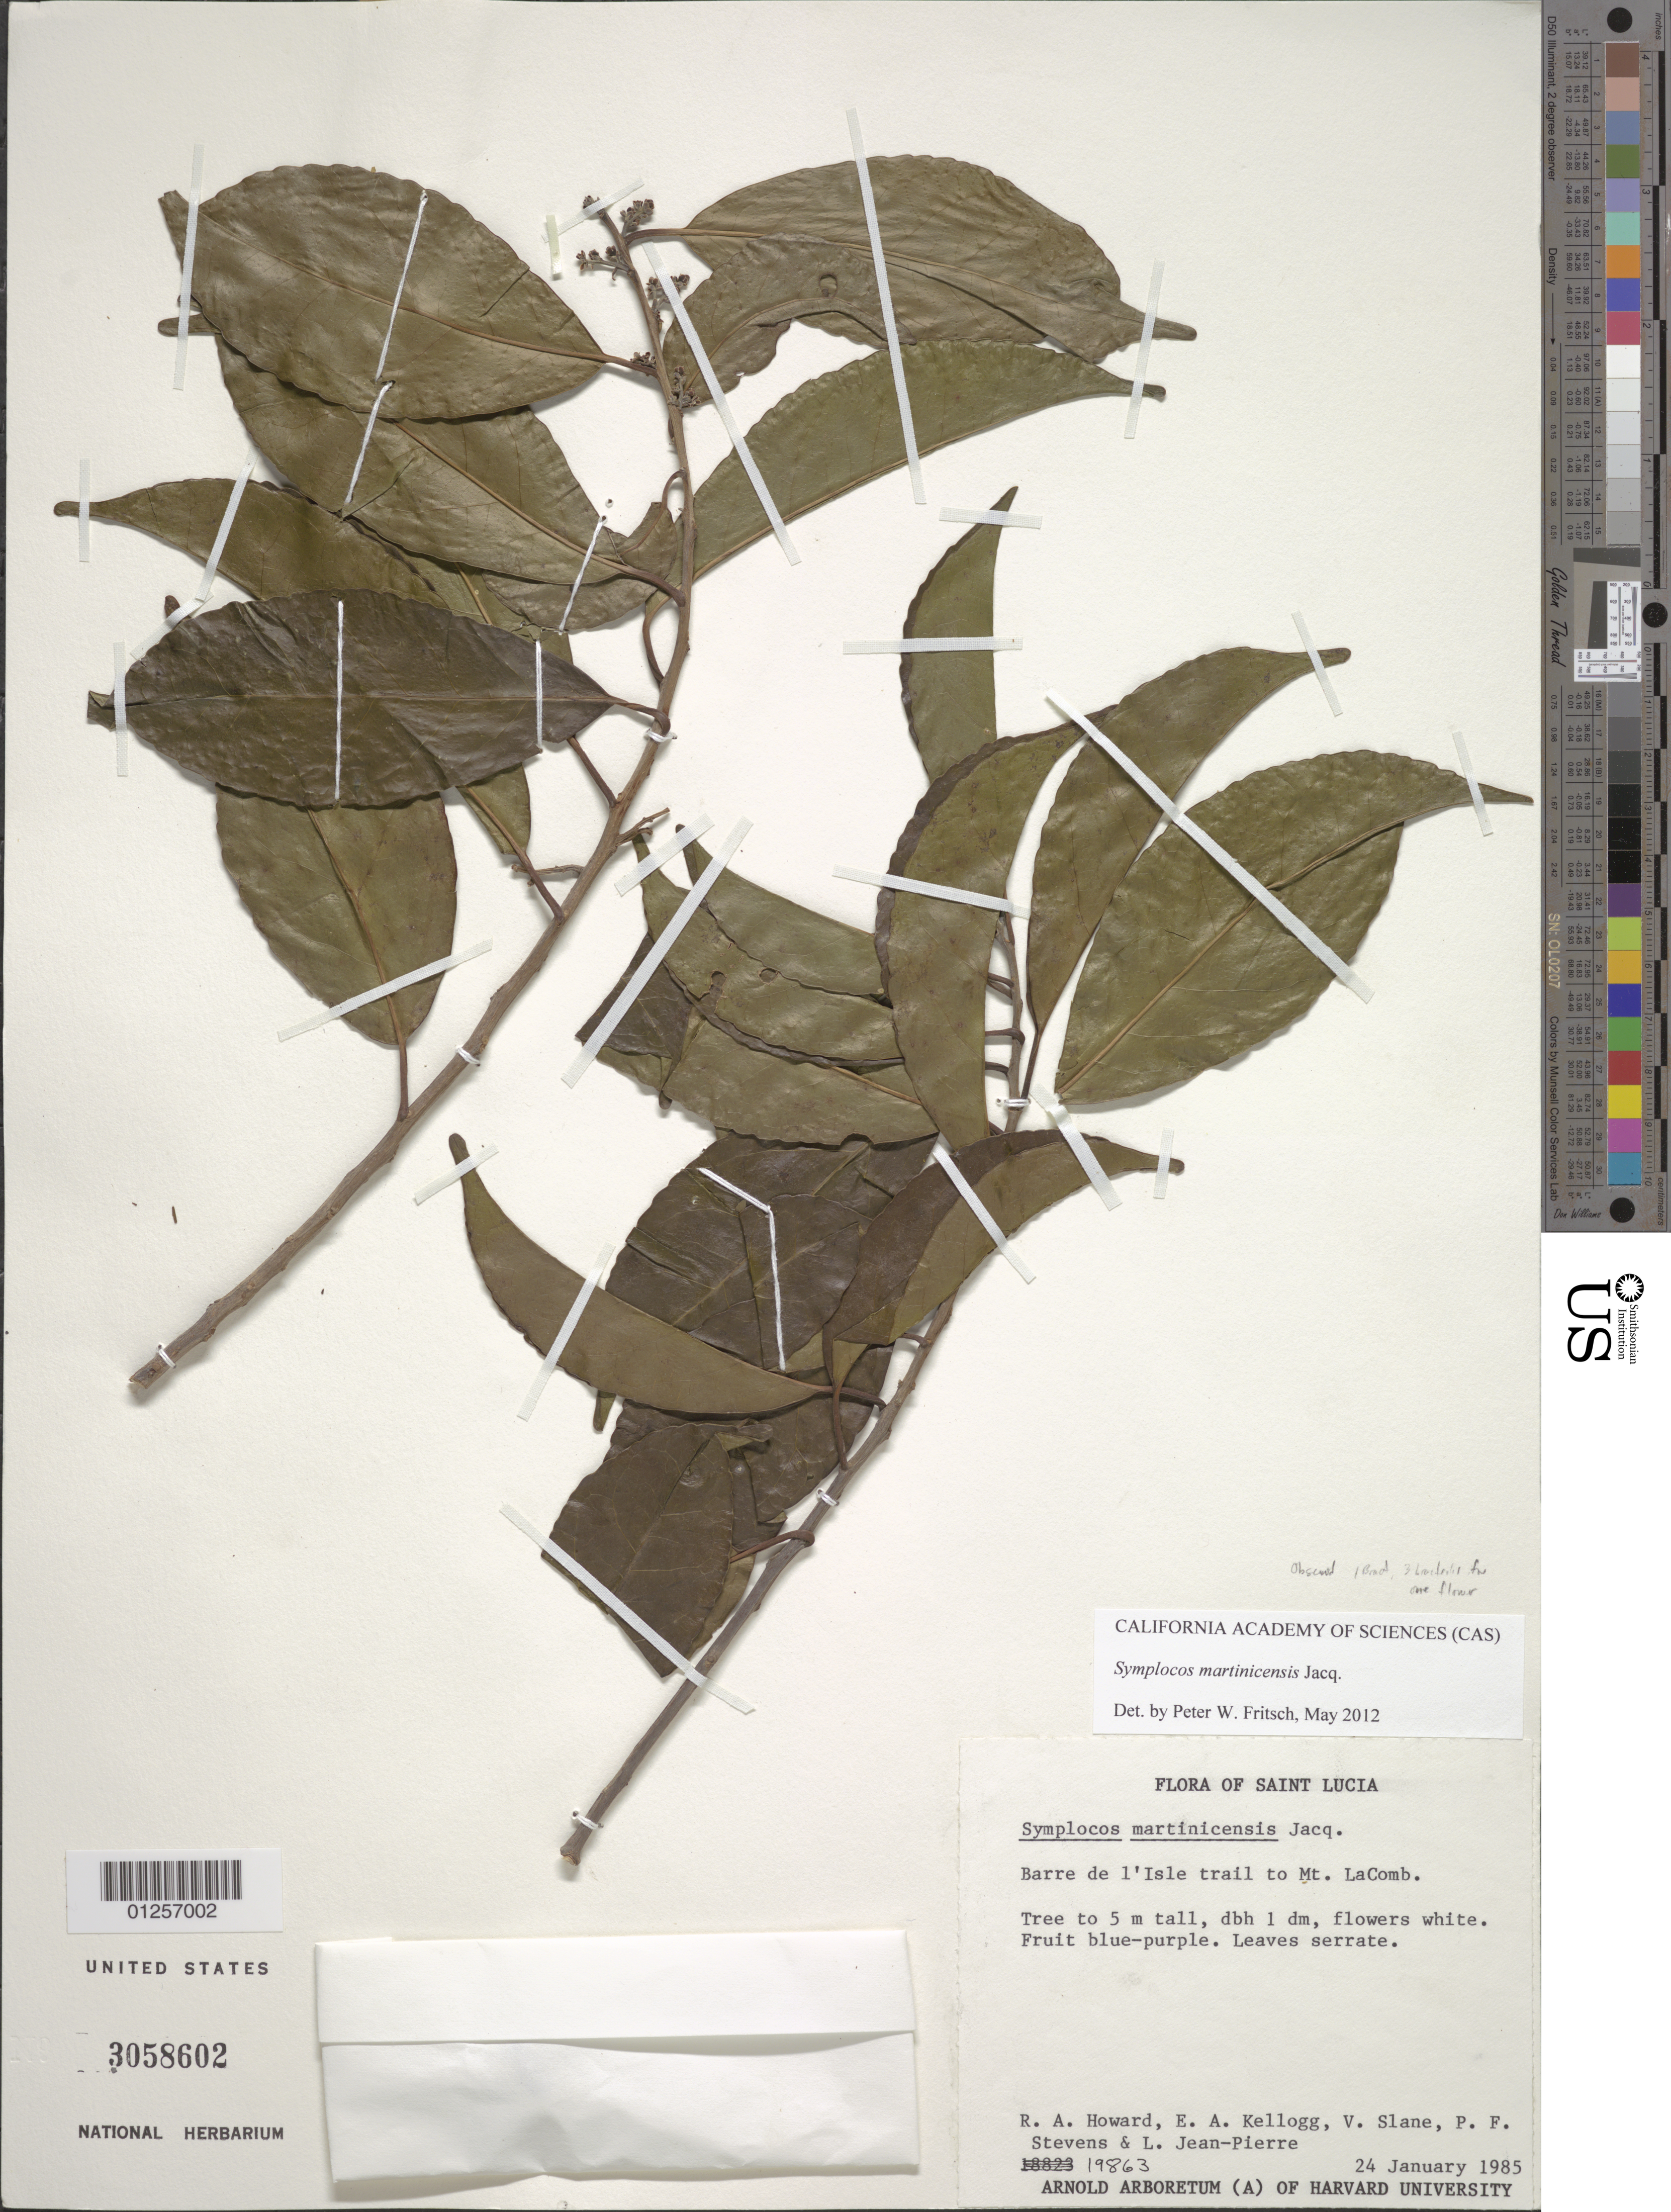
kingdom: Plantae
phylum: Tracheophyta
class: Magnoliopsida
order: Ericales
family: Symplocaceae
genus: Symplocos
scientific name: Symplocos martinicensis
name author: Jacq.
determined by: Fritsch, Peter W.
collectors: R. A. Howard, E. A. Kellogg, V. Slane, P. F. Stevens & L. L. Jean-Pierre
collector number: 19863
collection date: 1985-01-24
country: St. Lucia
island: St. Lucia I.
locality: Barre de l'Isle trail to Mt. LaComb.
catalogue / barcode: US 3058602